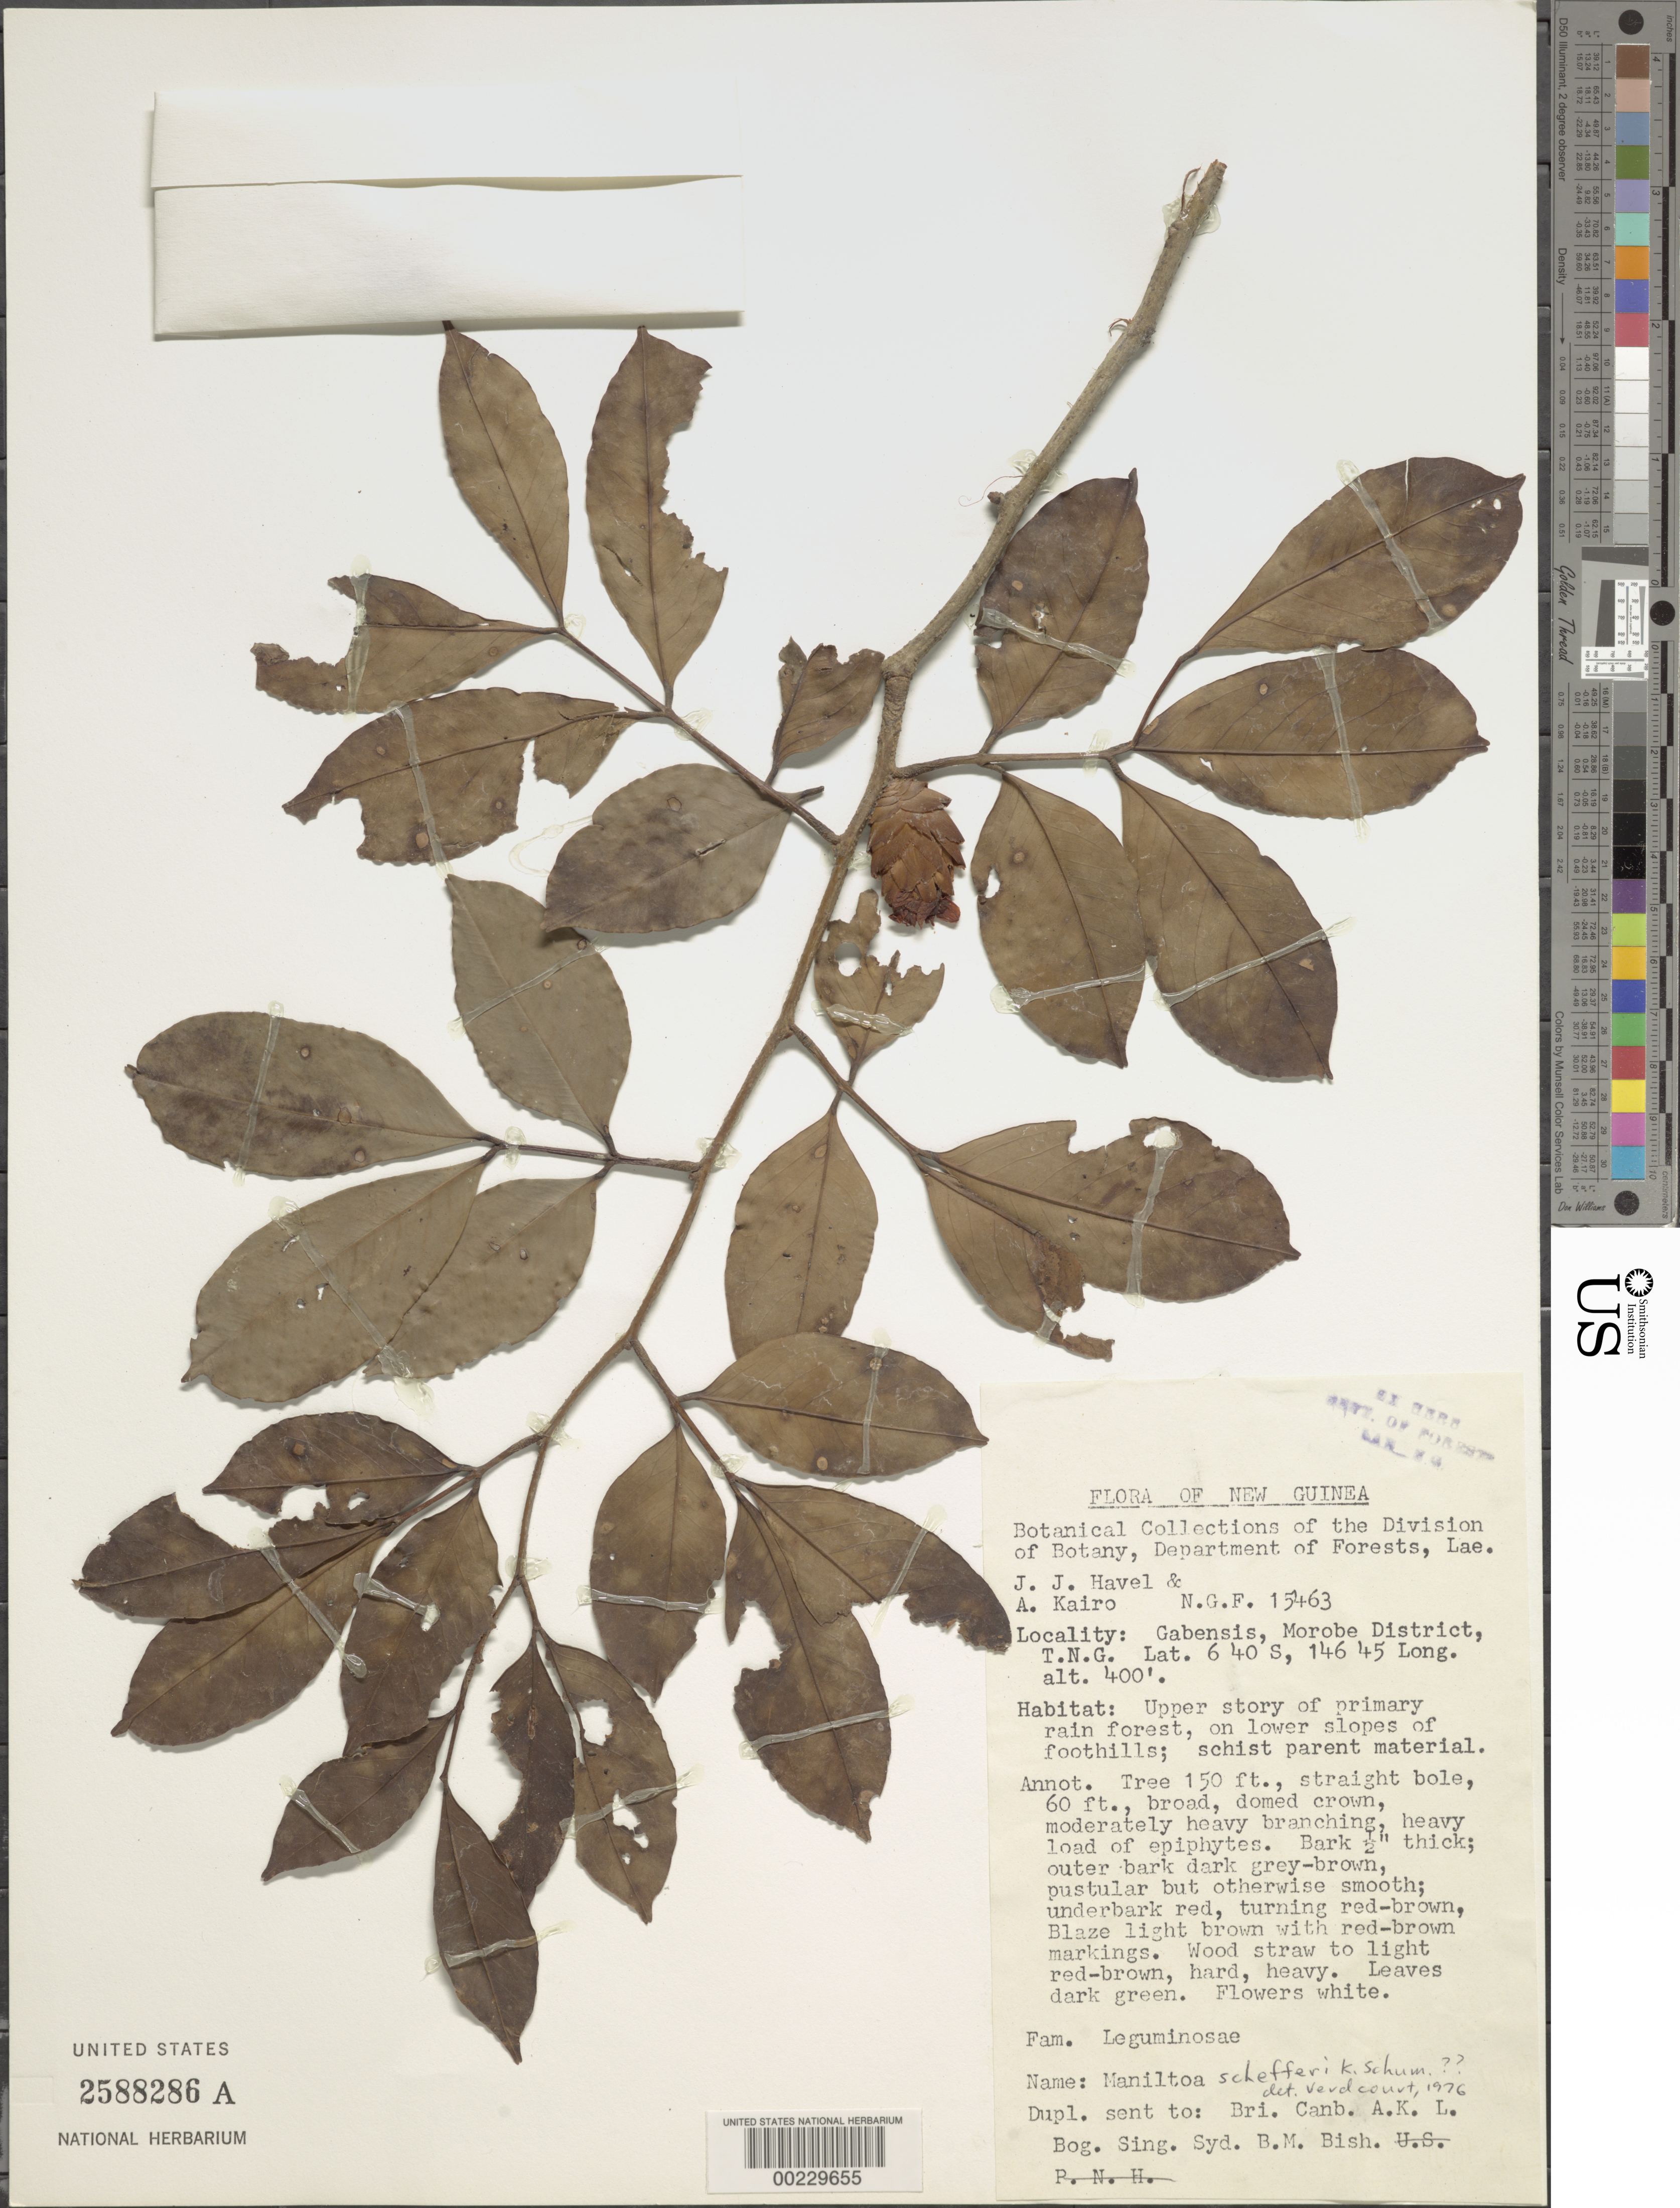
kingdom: Plantae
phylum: Tracheophyta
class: Magnoliopsida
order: Fabales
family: Fabaceae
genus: Maniltoa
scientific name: Maniltoa schefferi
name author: K. Schum. & Hollrung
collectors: J. Havel & A. Kairo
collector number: Ngf 15463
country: Papua New Guinea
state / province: Morobe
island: New Guinea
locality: Gabensis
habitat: Upper story of primary rain forest, on lower slopes of foothills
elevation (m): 122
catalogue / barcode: US 2588286A